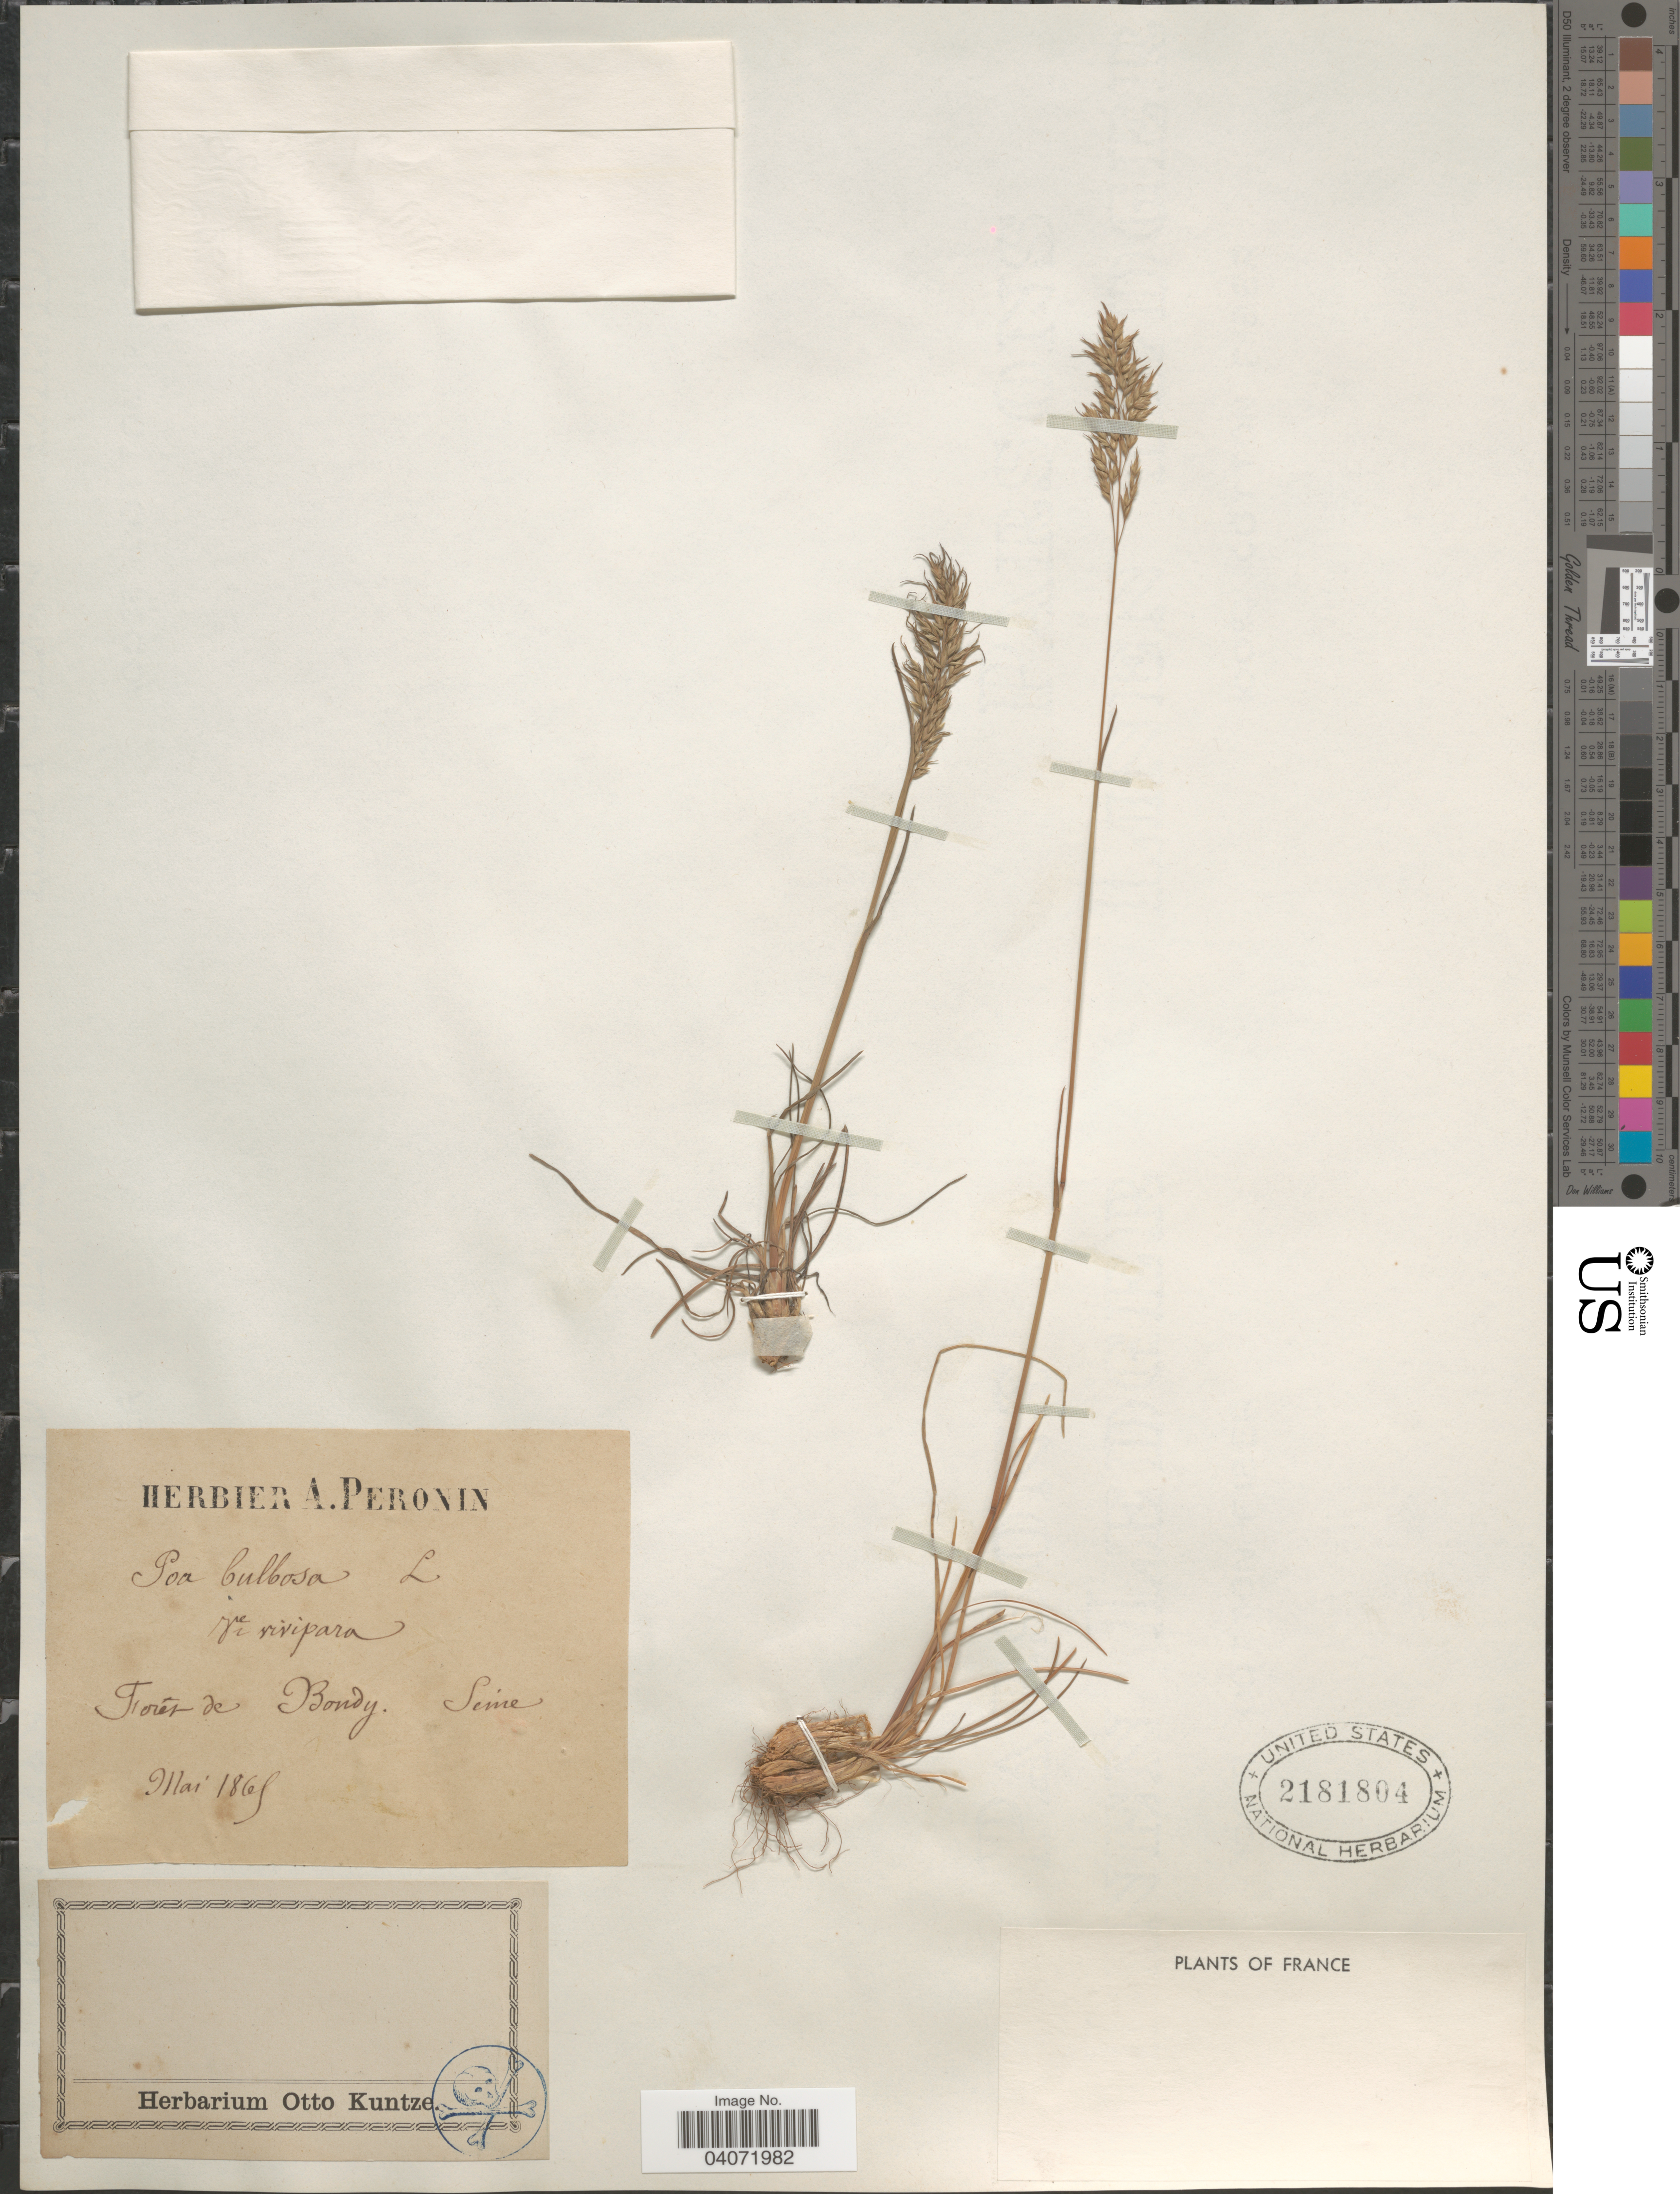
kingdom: Plantae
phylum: Tracheophyta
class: Liliopsida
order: Poales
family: Poaceae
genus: Poa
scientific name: Poa bulbosa subsp. bulbosa var. vivipara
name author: Koeler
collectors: ex herb. A. Peronin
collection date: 1865-05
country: France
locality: Forét de Bondy. Seine.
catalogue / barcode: US 2181804